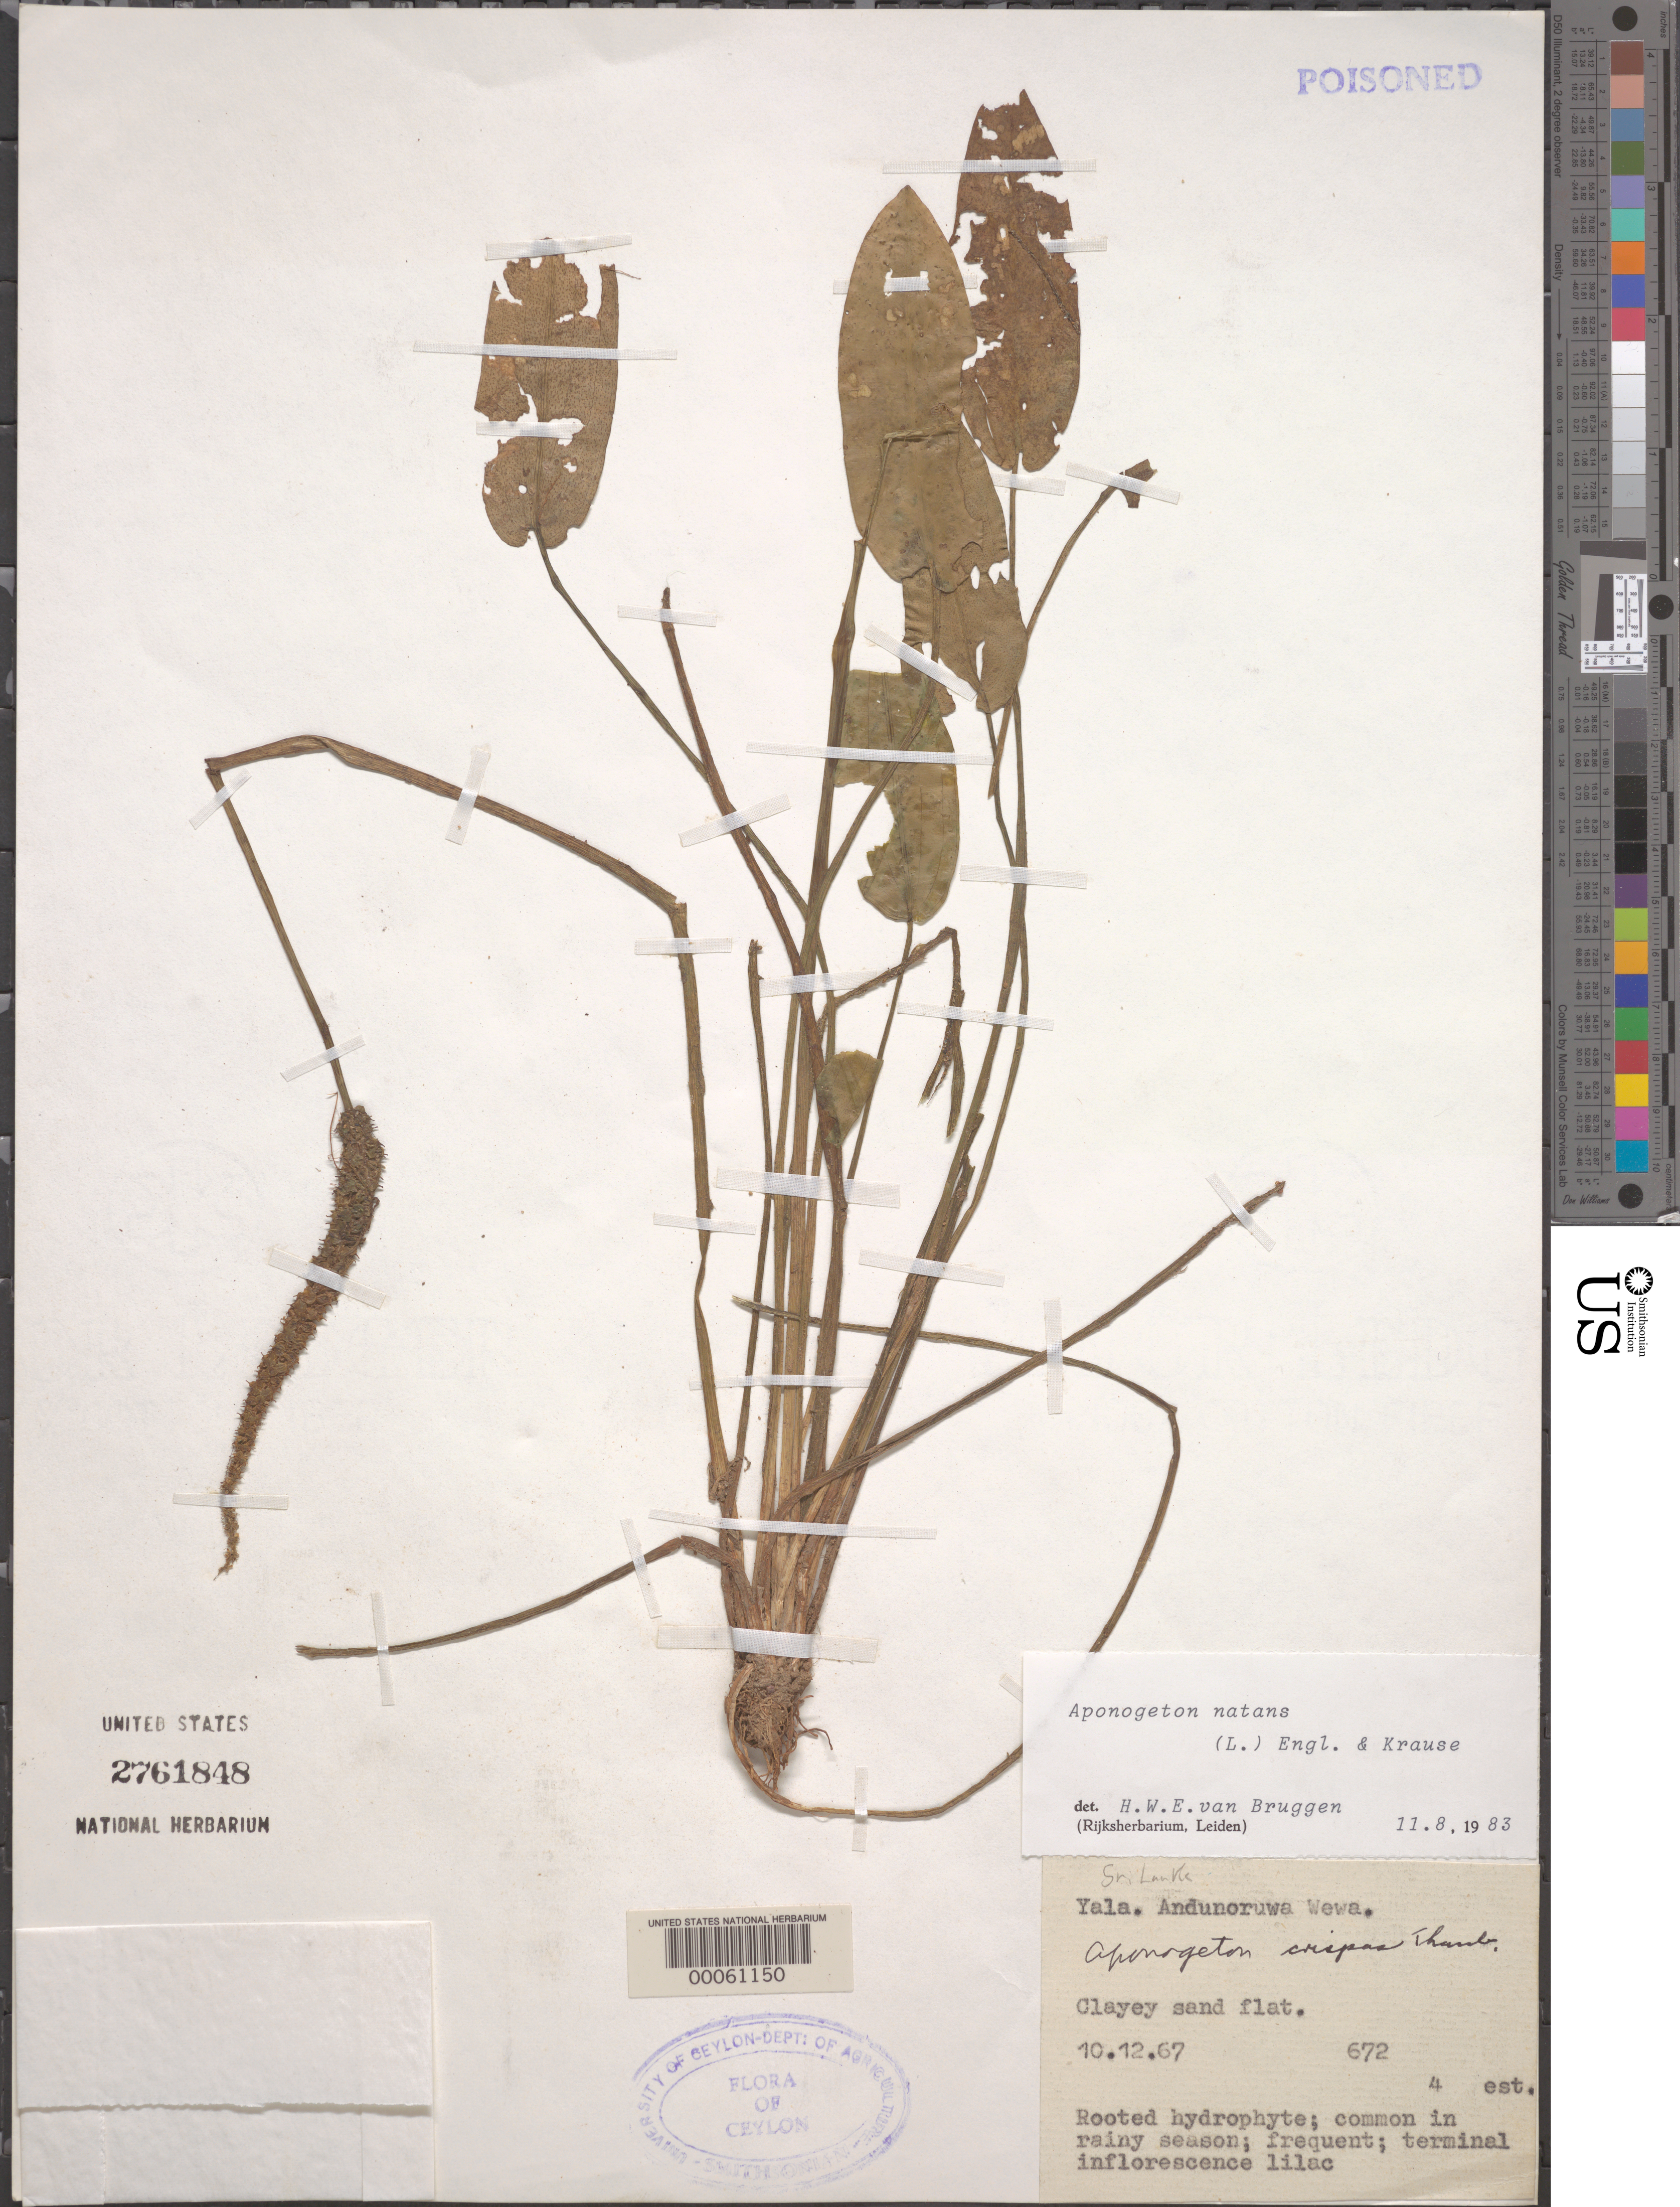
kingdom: Plantae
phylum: Tracheophyta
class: Liliopsida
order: Alismatales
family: Aponogetonaceae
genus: Aponogeton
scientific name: Aponogeton natans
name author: Engl. & K. Krause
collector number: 672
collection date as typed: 10 Dec 1967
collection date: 1967-12-10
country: Sri Lanka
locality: Clayey sand flat.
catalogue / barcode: US 2761848